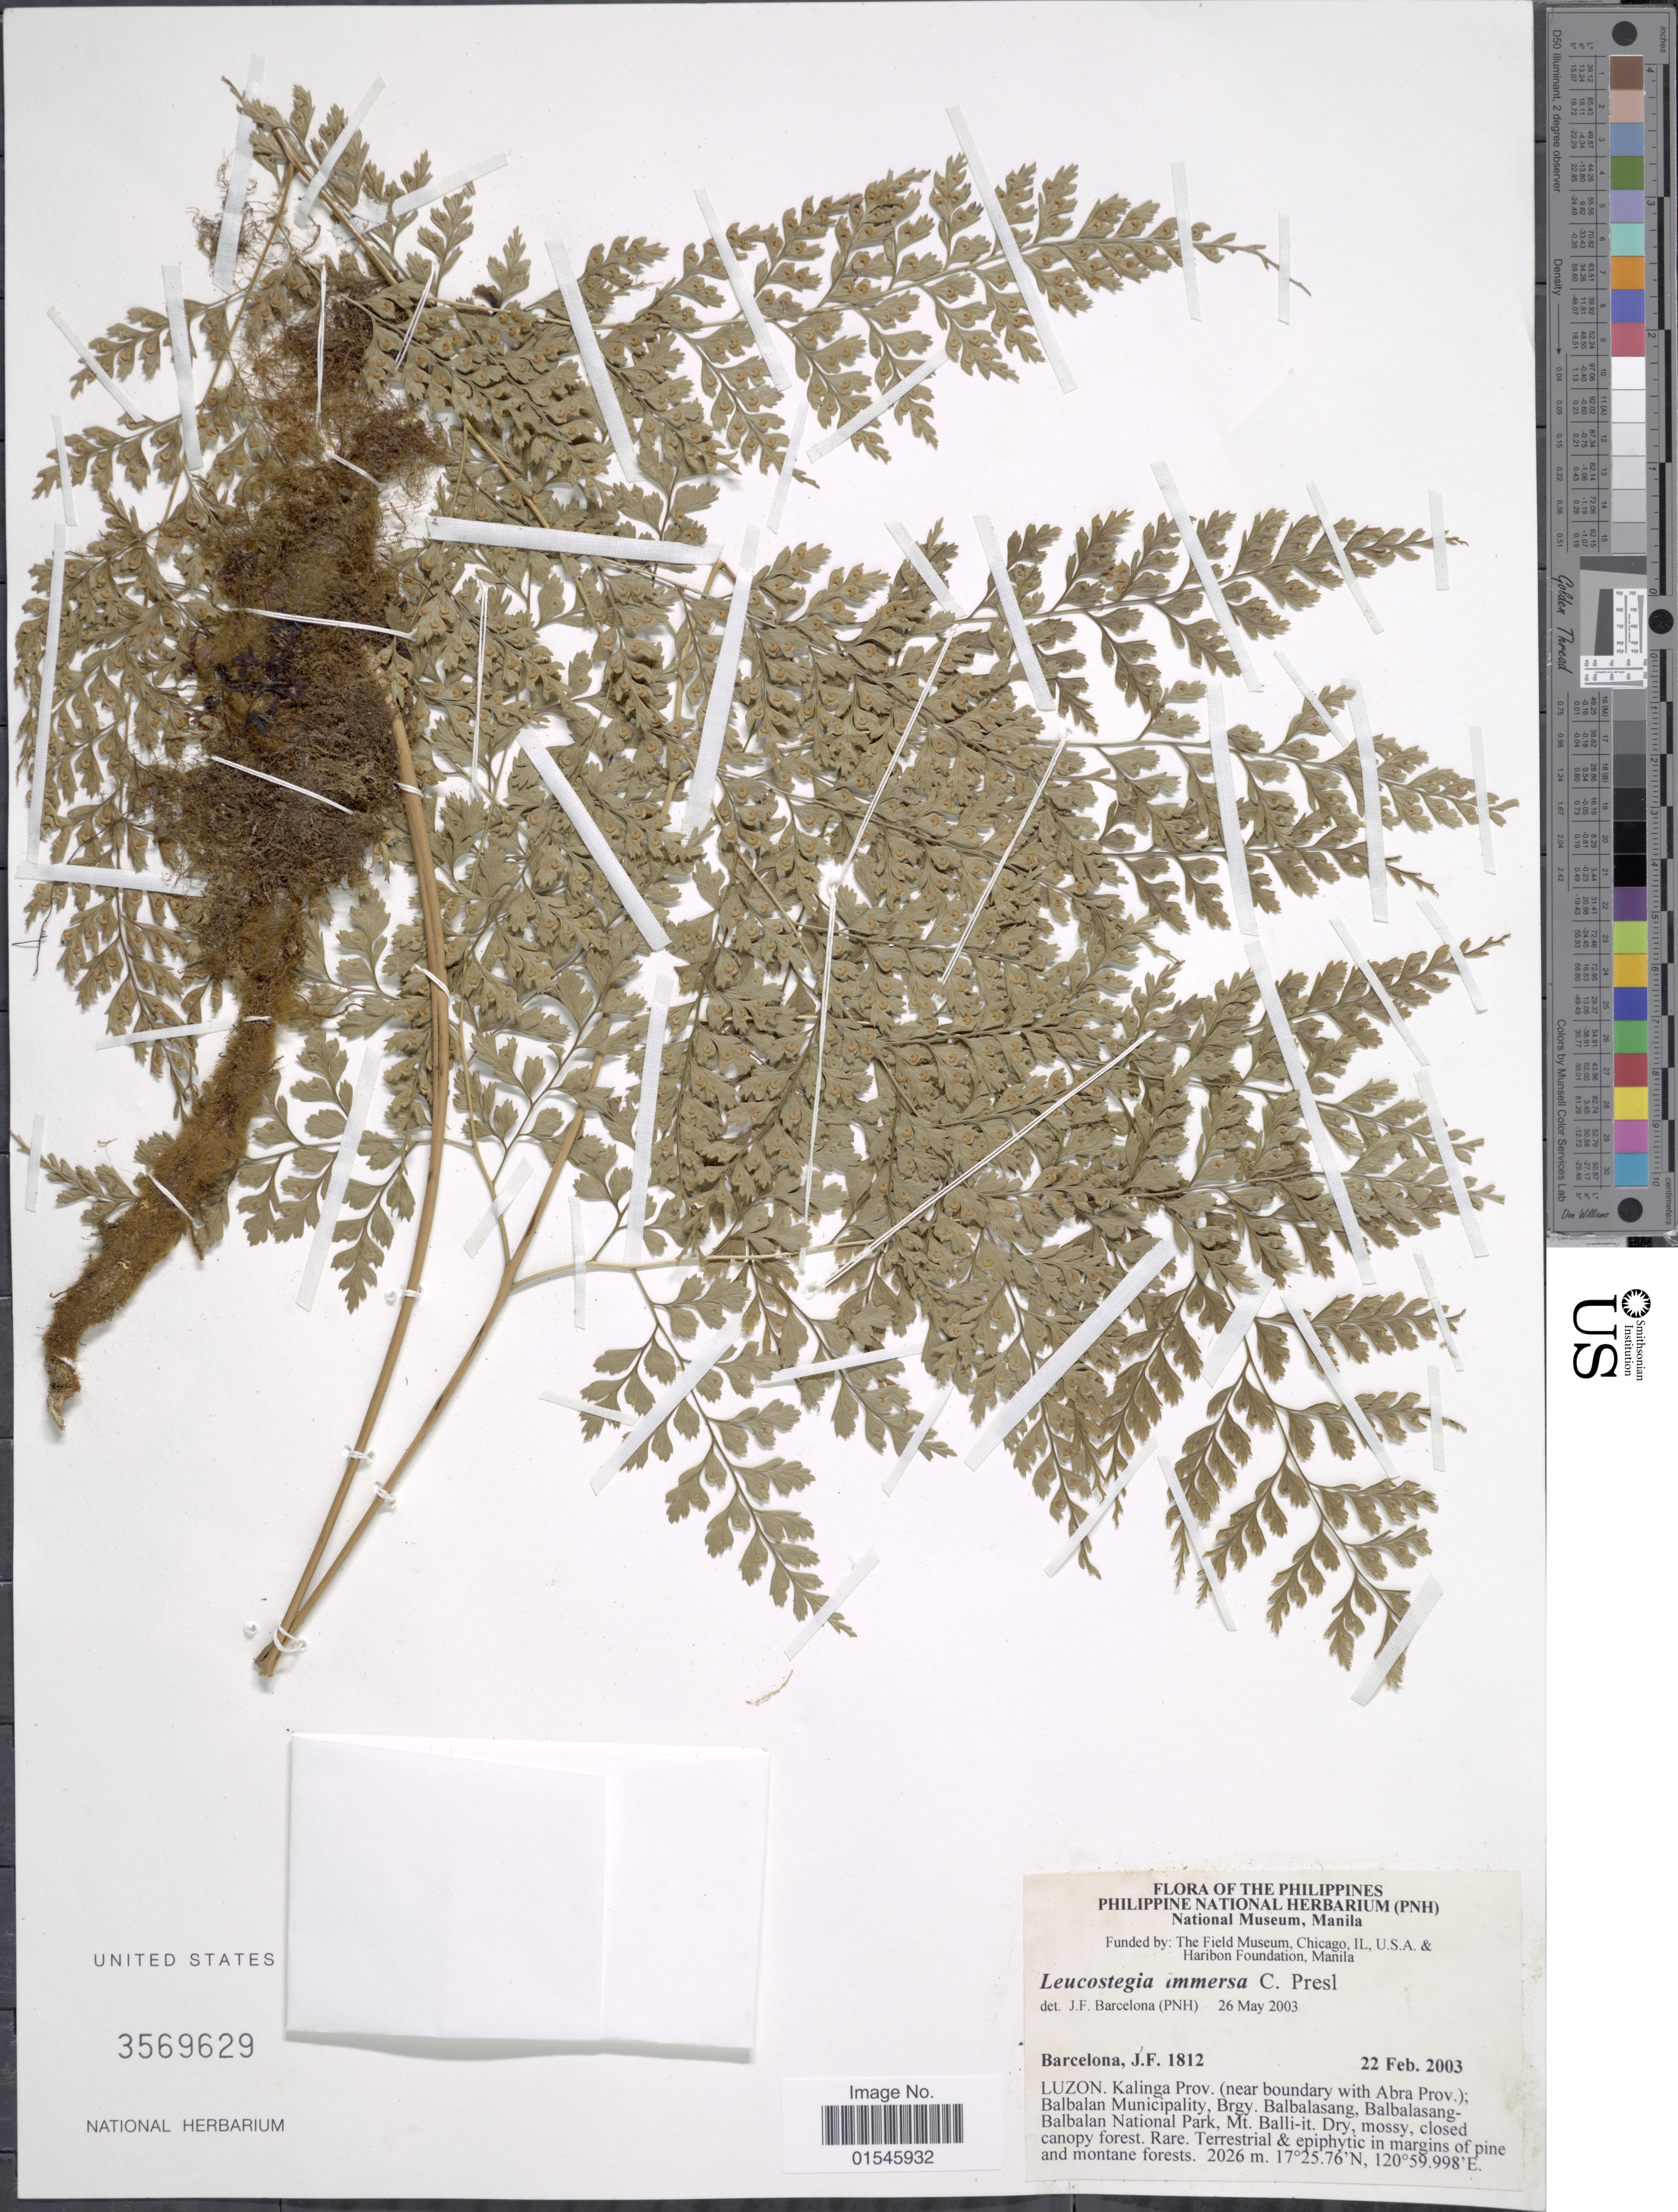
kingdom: Plantae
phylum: Tracheophyta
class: Polypodiopsida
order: Polypodiales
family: Hypodematiaceae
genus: Leucostegia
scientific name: Leucostegia truncata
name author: (D. Don) Fraser-Jenk.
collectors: J. F. Barcelona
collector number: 1812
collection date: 2003-02-22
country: Philippines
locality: Luzon, Kalinga Prov. (near boundary with Abra Prov); Balbalan Municpality, Brgy. Balbalasang, Balbalasang-Balbalan National Park, Mt. Bali-it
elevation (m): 2026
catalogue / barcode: US 3569629